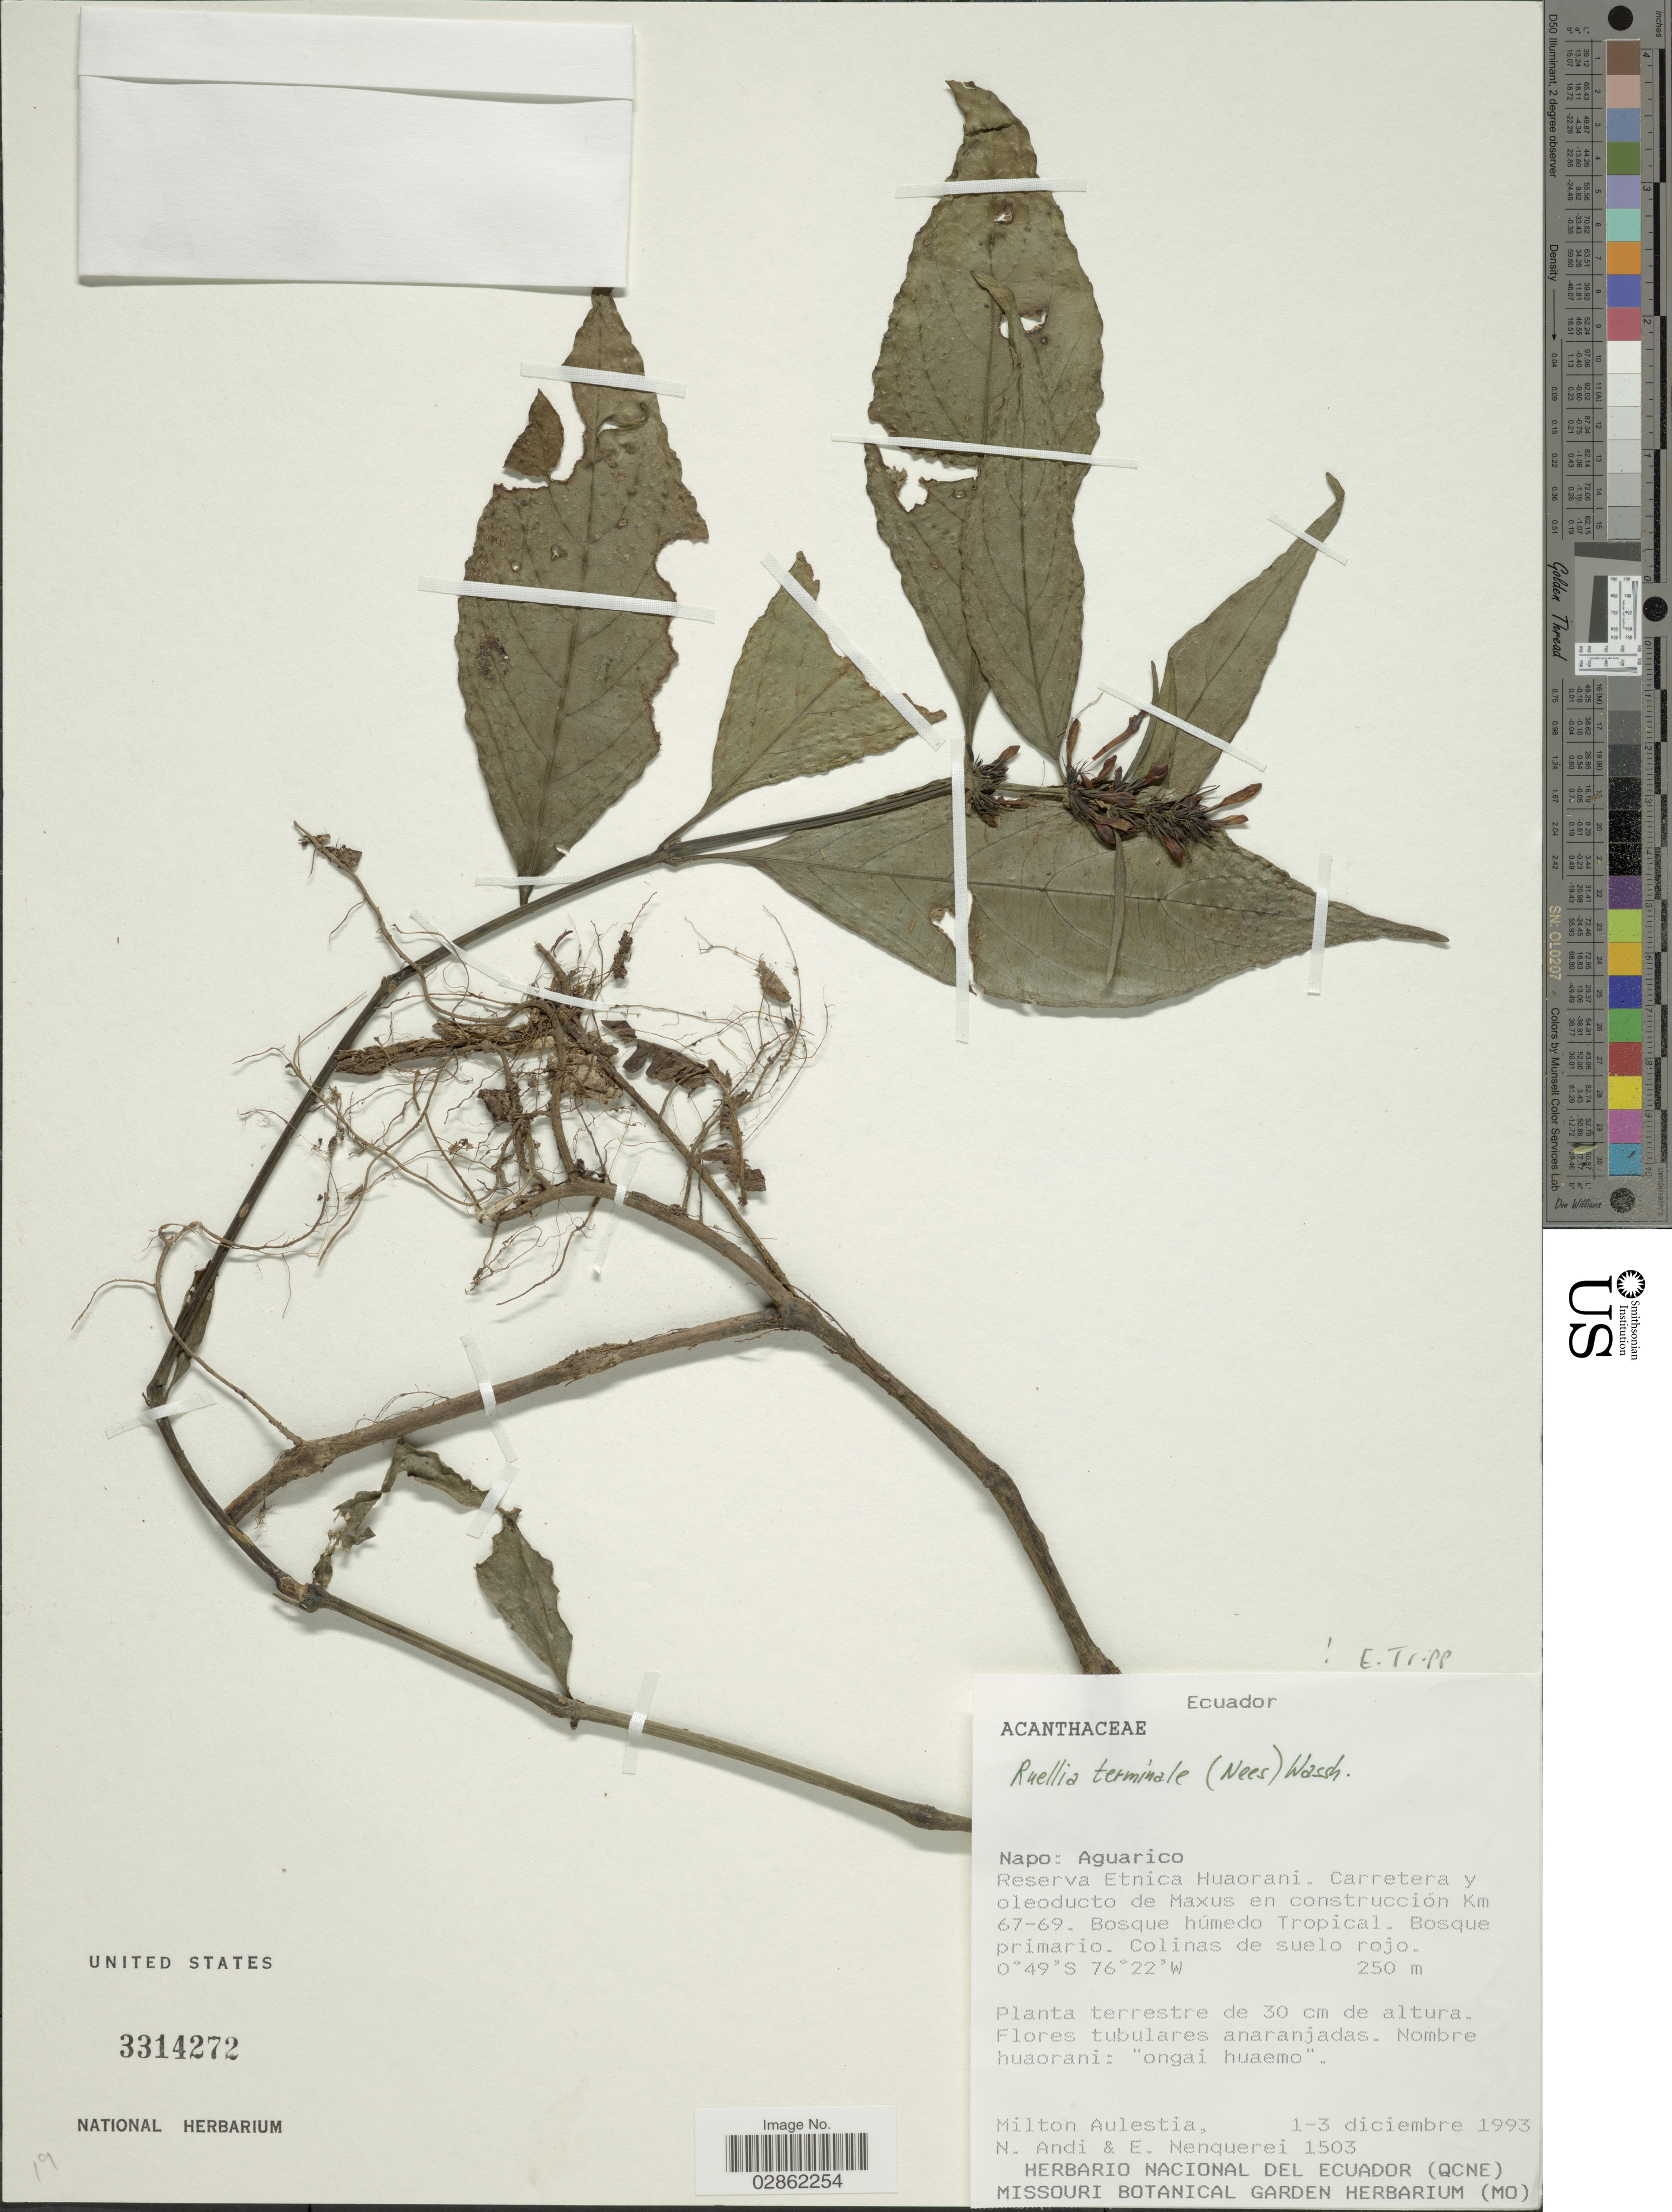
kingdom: Plantae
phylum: Tracheophyta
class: Magnoliopsida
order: Lamiales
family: Acanthaceae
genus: Ruellia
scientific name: Ruellia terminalis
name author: (Nees) Wassh.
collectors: M. Aulestia, N. Andi & E. Nenquerei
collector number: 1503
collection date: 1993-12-01/1993-12-03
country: Ecuador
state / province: Napo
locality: Aguarico, Reserva Etnica Huaorani, Carretera y oleoducto de Maxus en constructión Km 67-69.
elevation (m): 250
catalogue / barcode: US 3314272